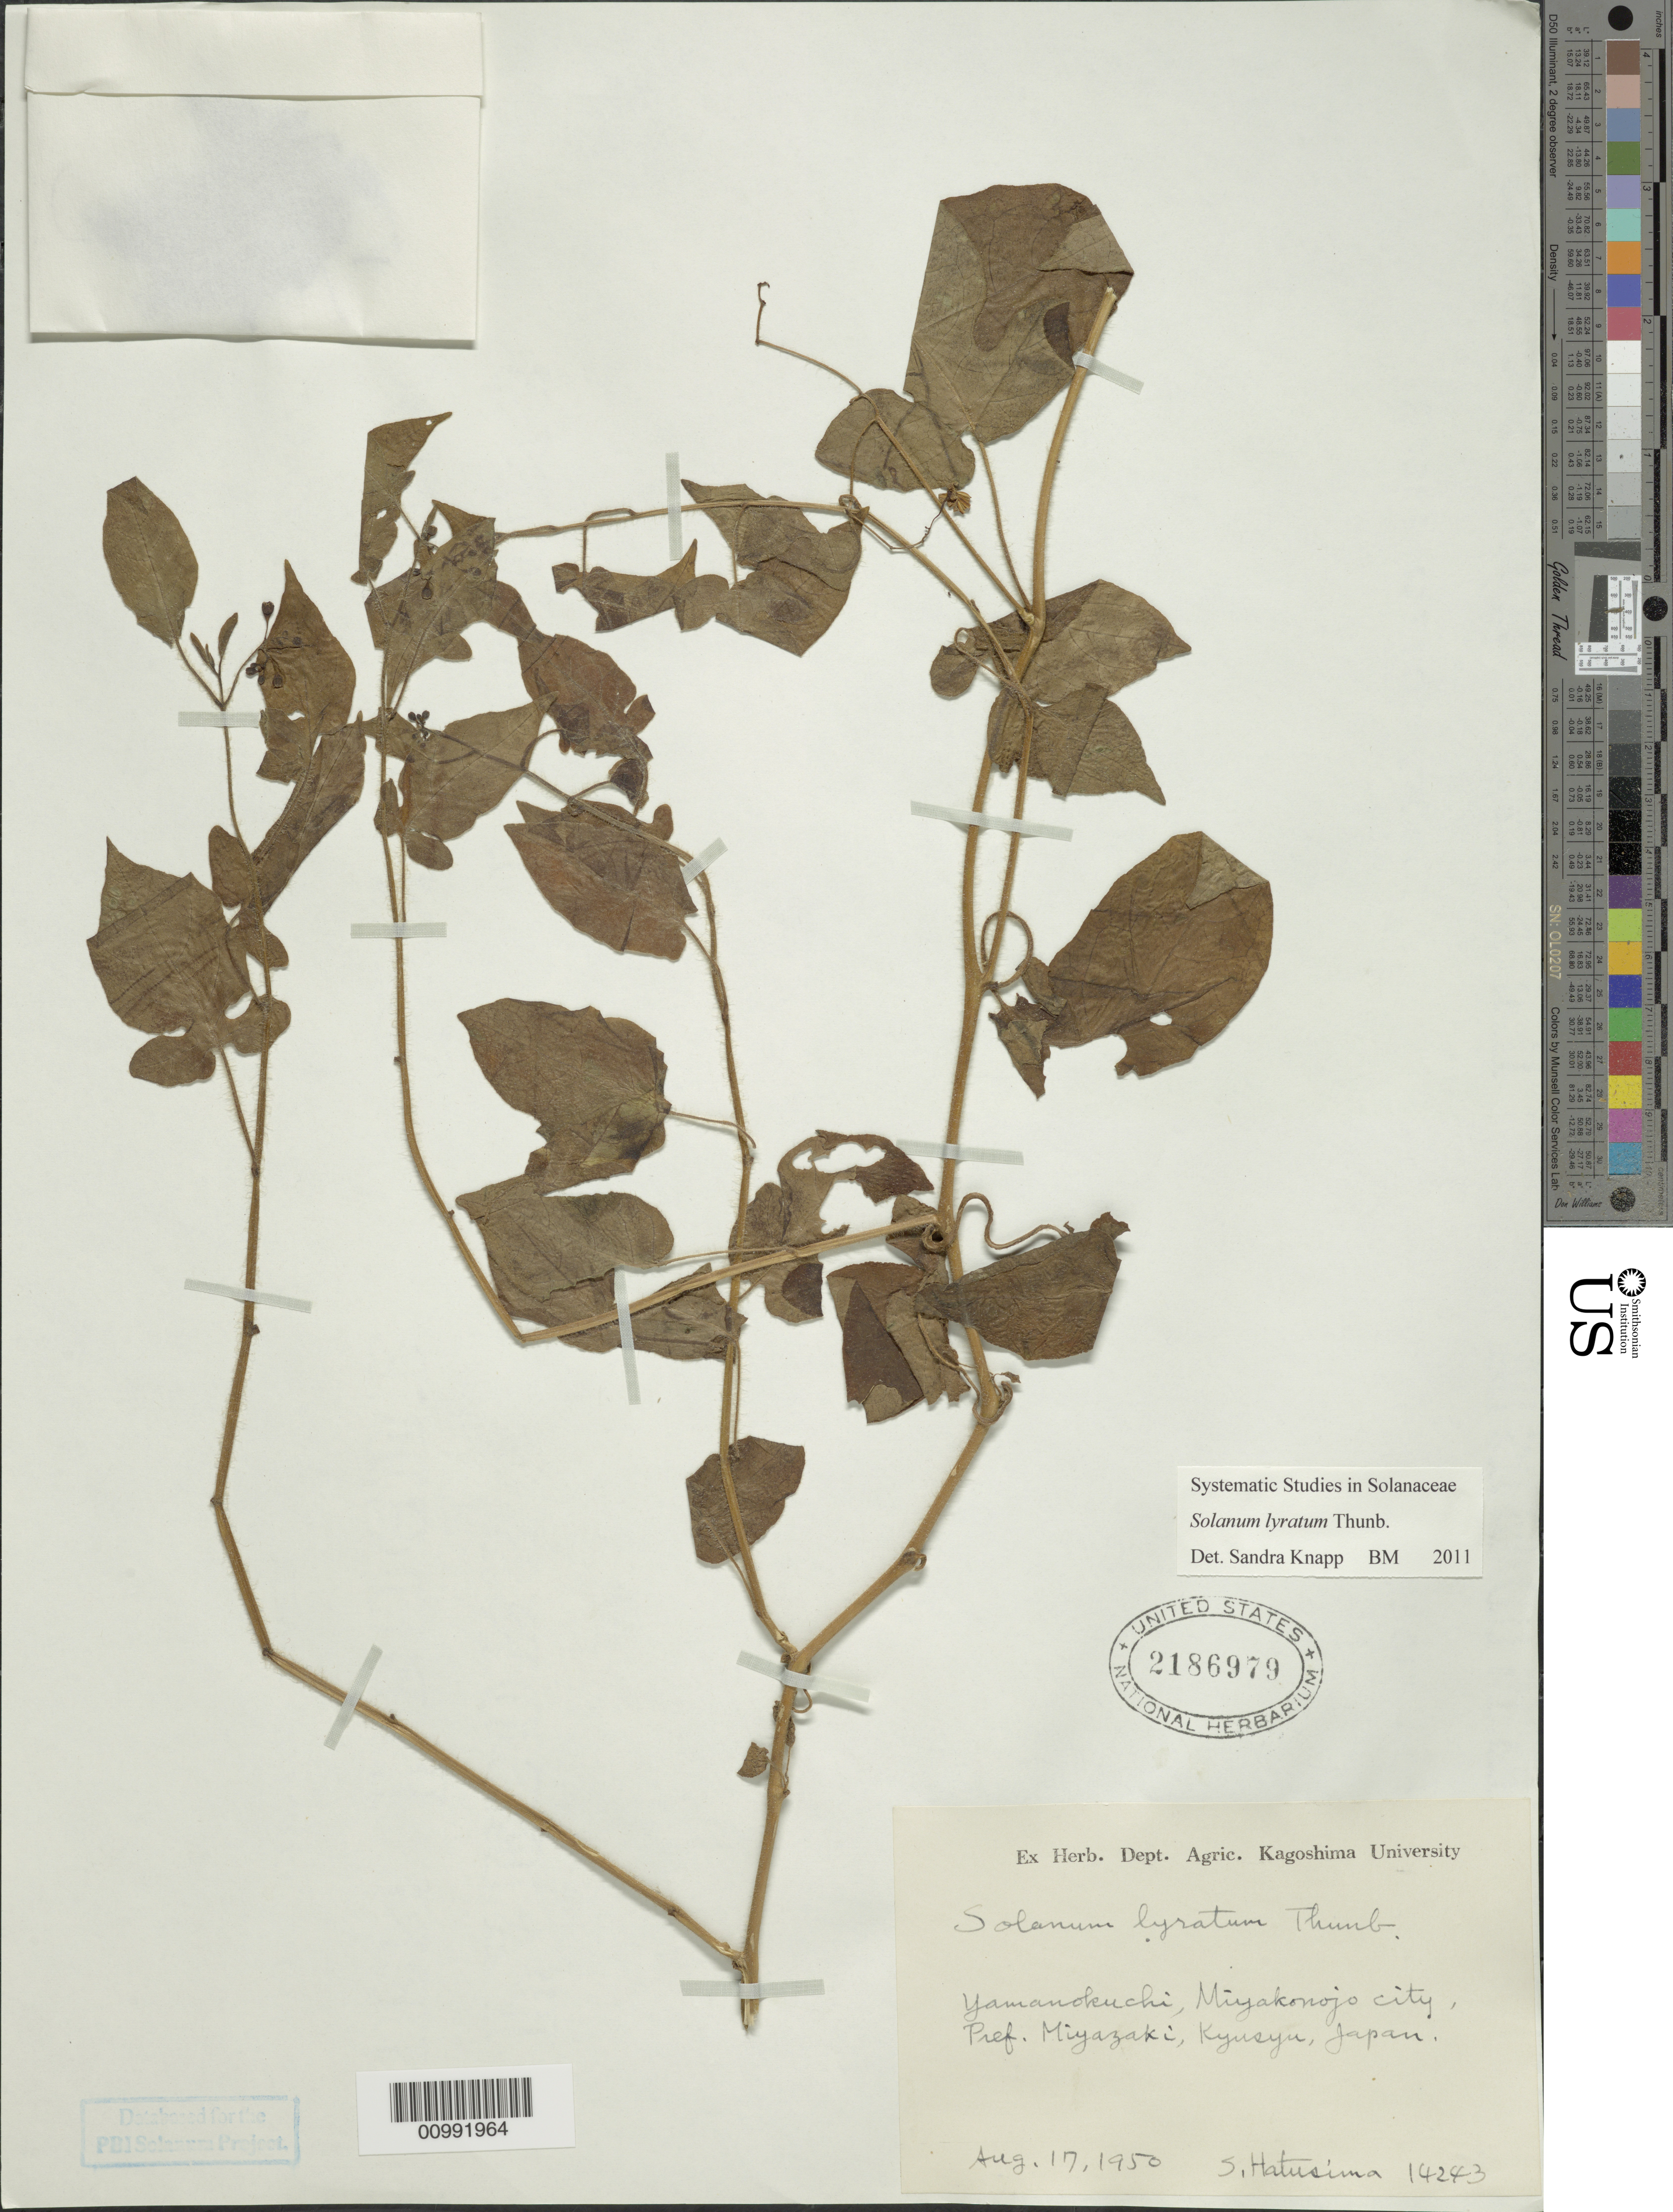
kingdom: Plantae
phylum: Tracheophyta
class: Magnoliopsida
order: Solanales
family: Solanaceae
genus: Solanum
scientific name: Solanum lyratum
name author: Thunb.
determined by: Knapp, S. D.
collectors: S. Hatusima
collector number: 14243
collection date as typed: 17 Aug 1950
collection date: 1950-08-17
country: Japan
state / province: Miyazaki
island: Kyushu I.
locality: Yamanokuchi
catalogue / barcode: US 2186979